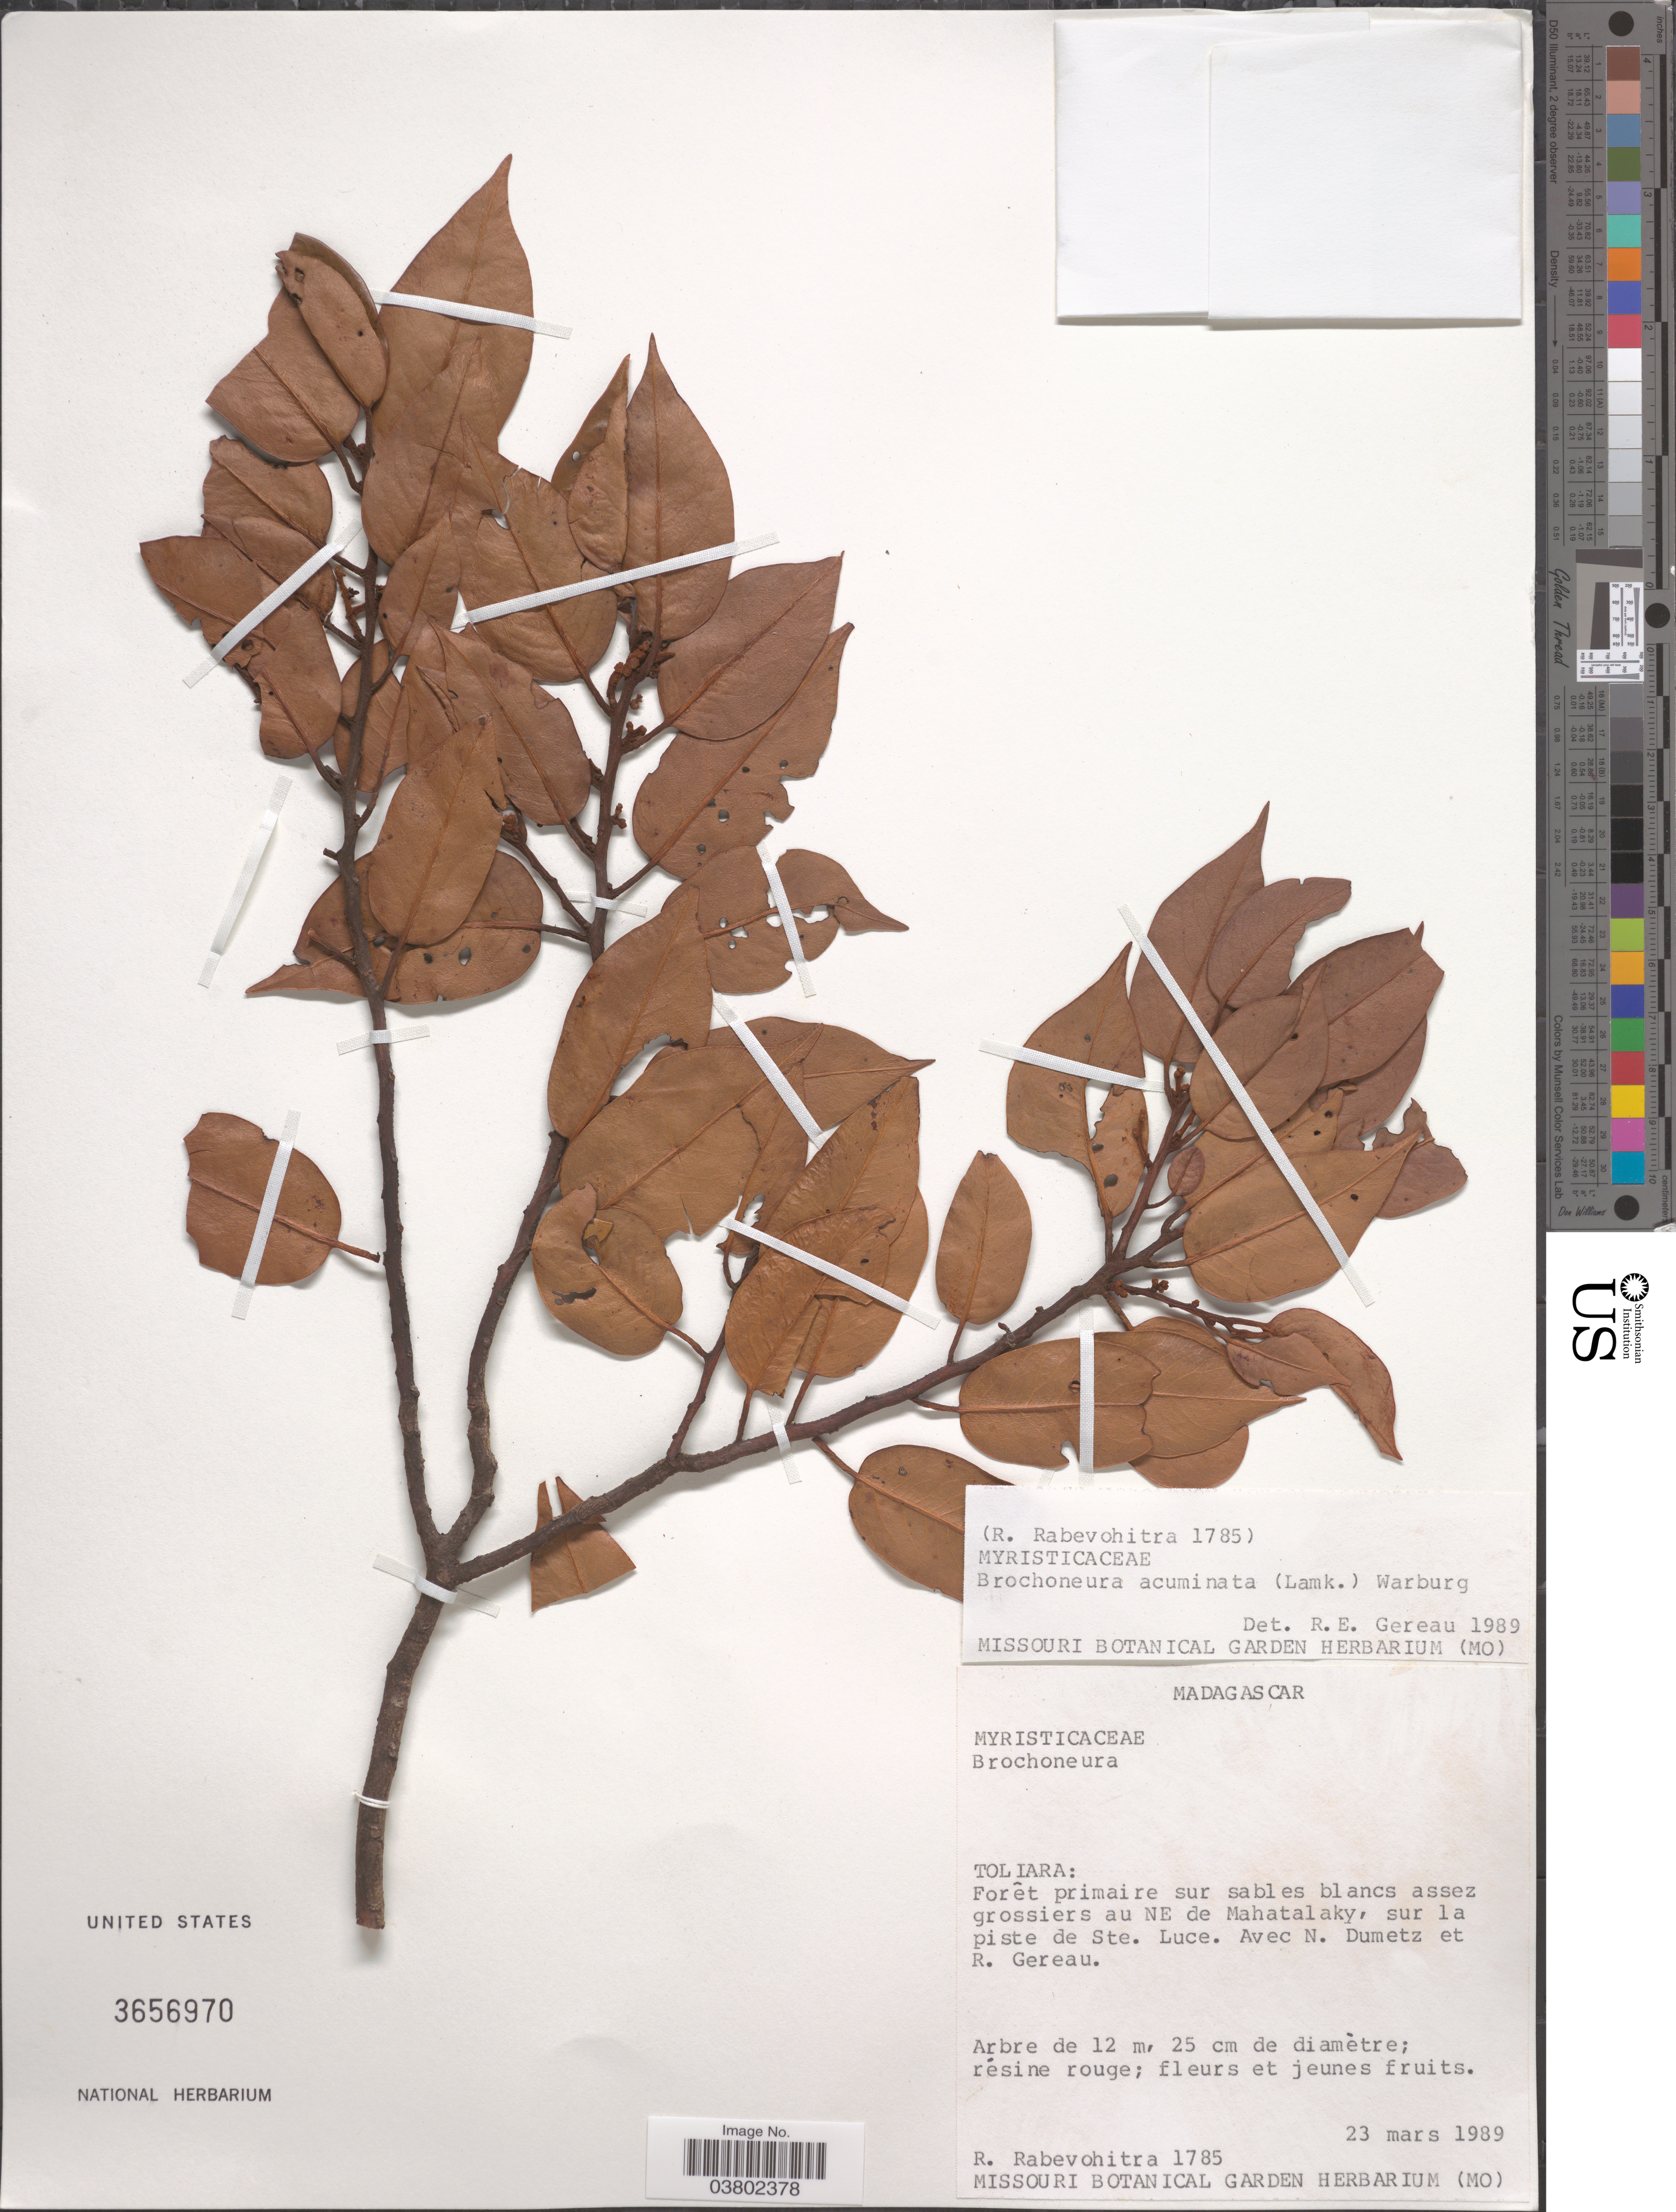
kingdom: Plantae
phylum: Tracheophyta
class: Magnoliopsida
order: Magnoliales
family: Myristicaceae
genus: Brochoneura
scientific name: Brochoneura sp.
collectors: R. Rabevohitra, N. Dumetz & R. Gereau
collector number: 1785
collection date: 1989-03-23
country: Madagascar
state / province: Anosy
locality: Au NE de Mahatalaky, sur la piste de Ste. Luce.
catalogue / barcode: US 3656970